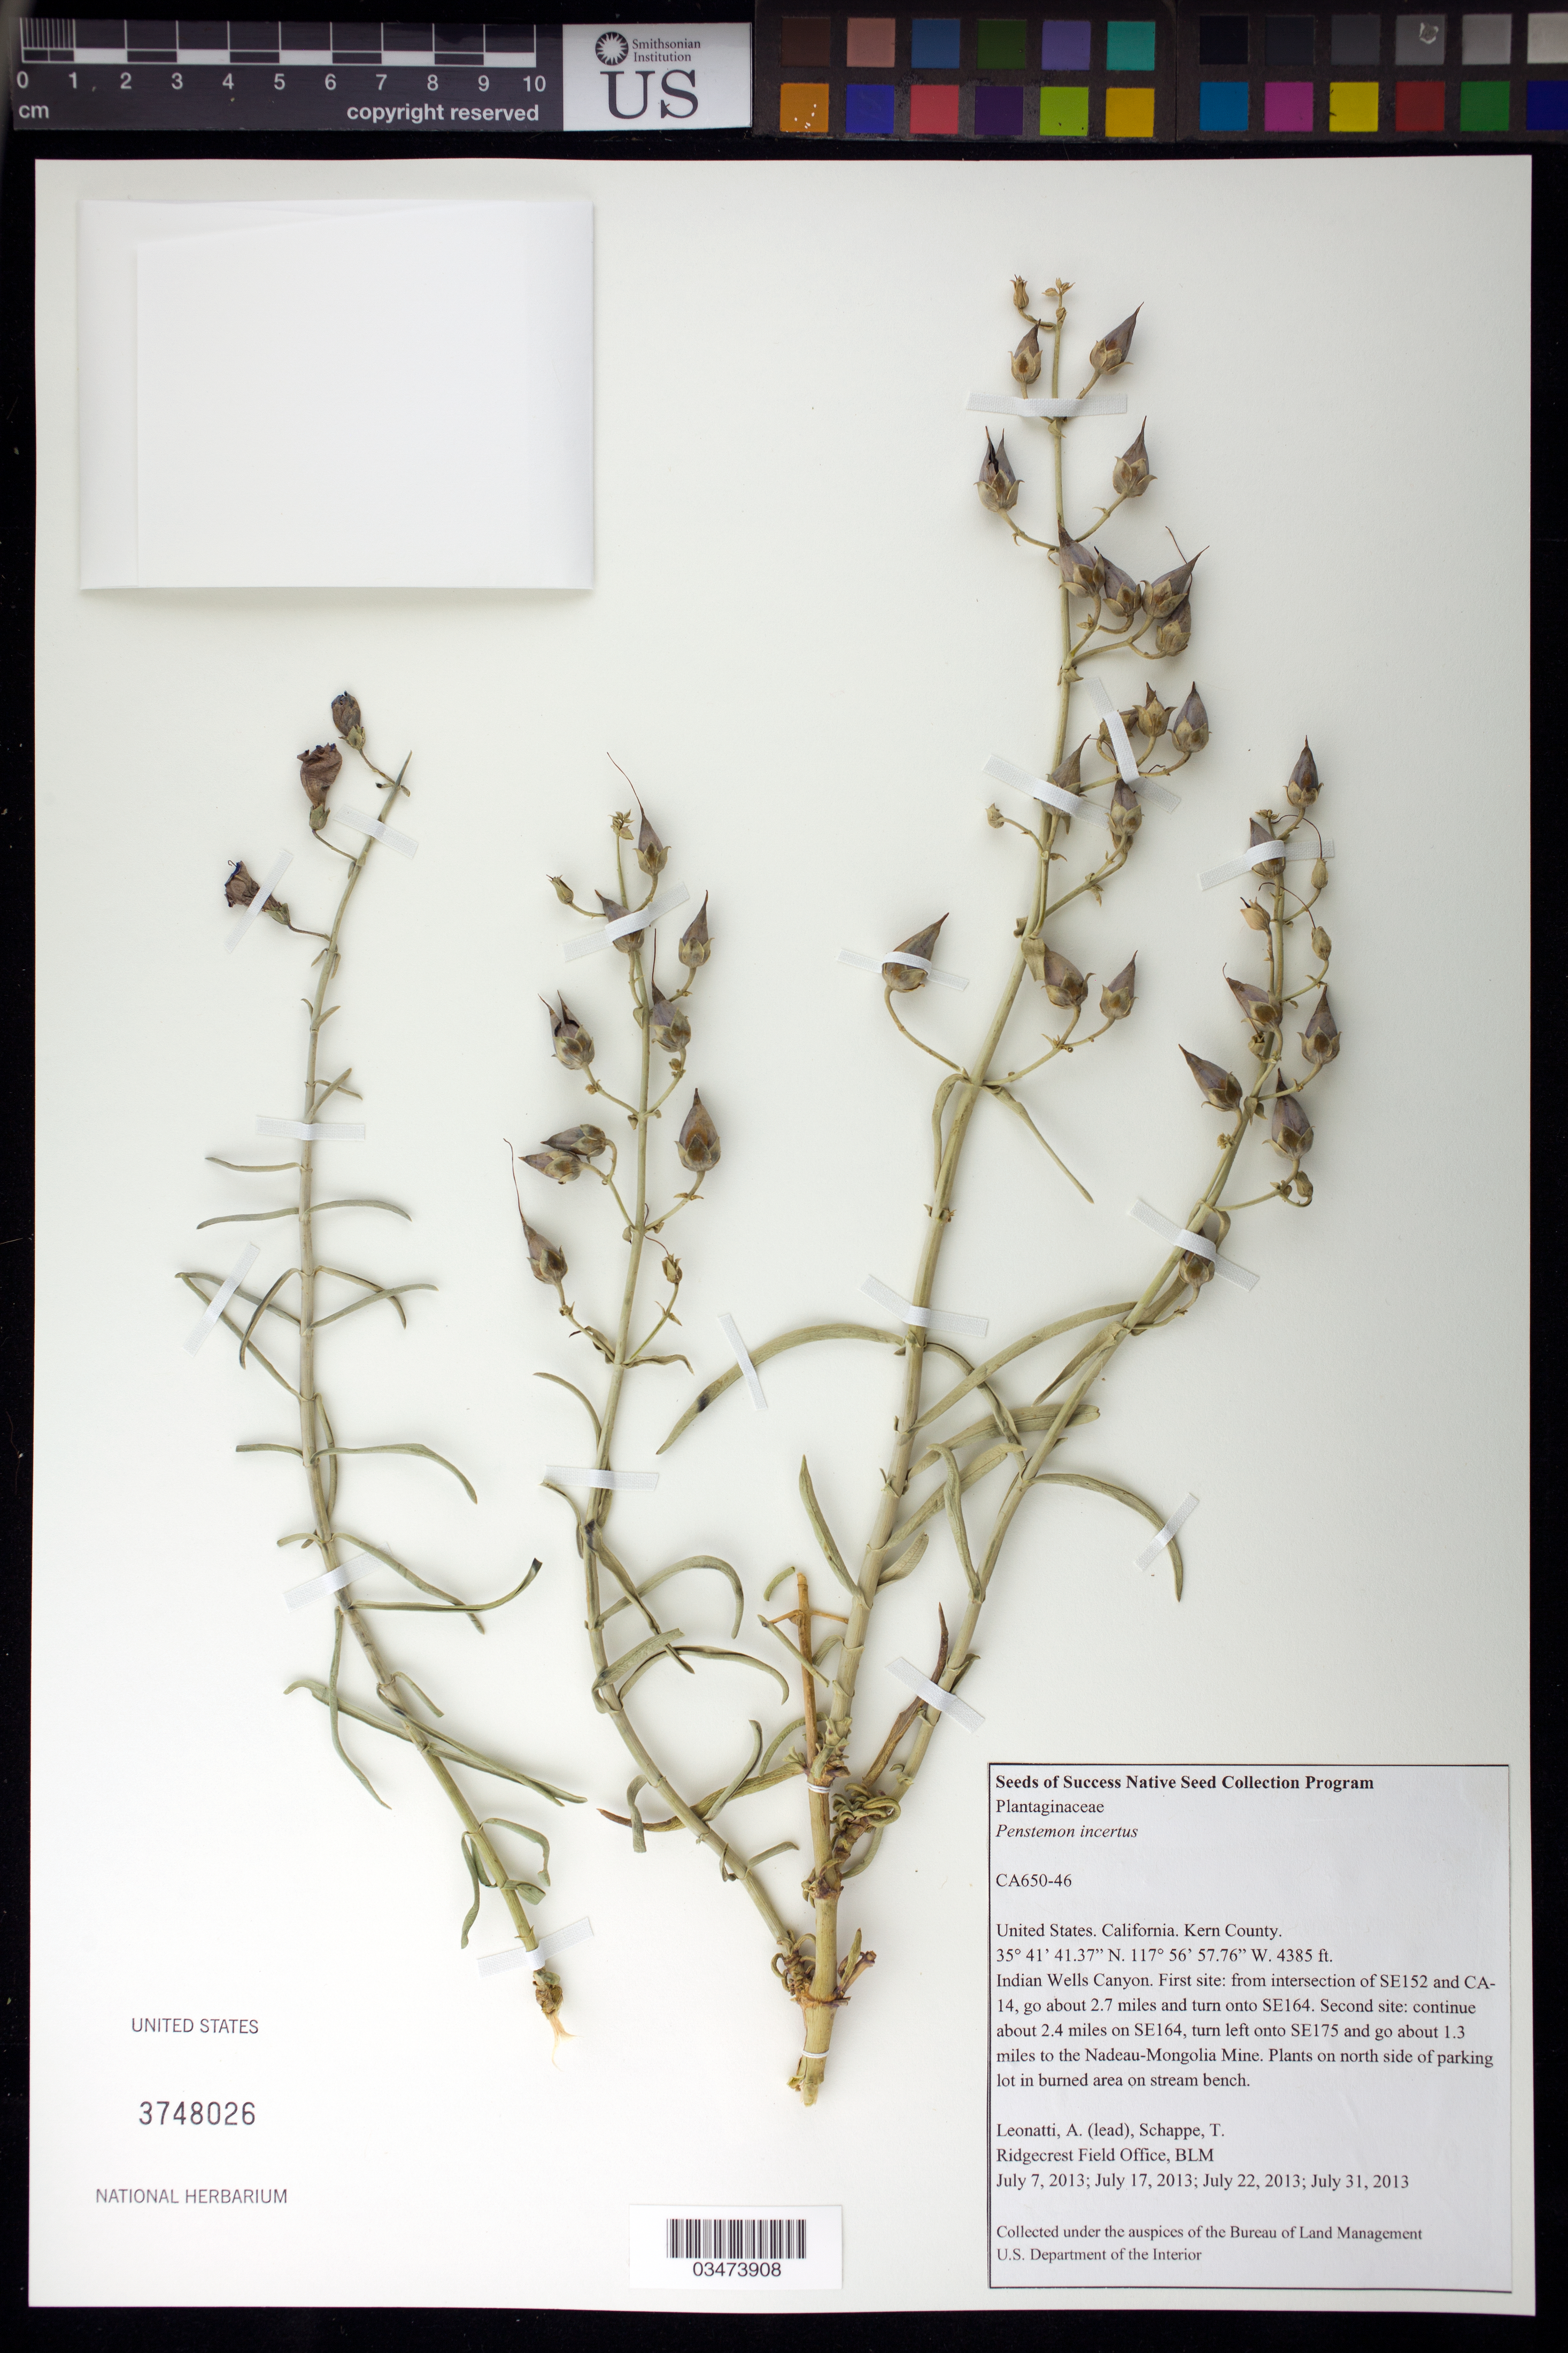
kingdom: Plantae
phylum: Tracheophyta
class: Magnoliopsida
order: Lamiales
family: Plantaginaceae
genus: Penstemon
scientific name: Penstemon incertus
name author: Brandegee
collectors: A. Leonatti & T. Schappe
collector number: CA650-46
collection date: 2013-07-07/2013-07-31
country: United States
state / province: California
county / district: Kern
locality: Indian Wells Canyon, 1.3 miles to the Nadeau-Mongolia Mine.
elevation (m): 1337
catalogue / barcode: US 3748026